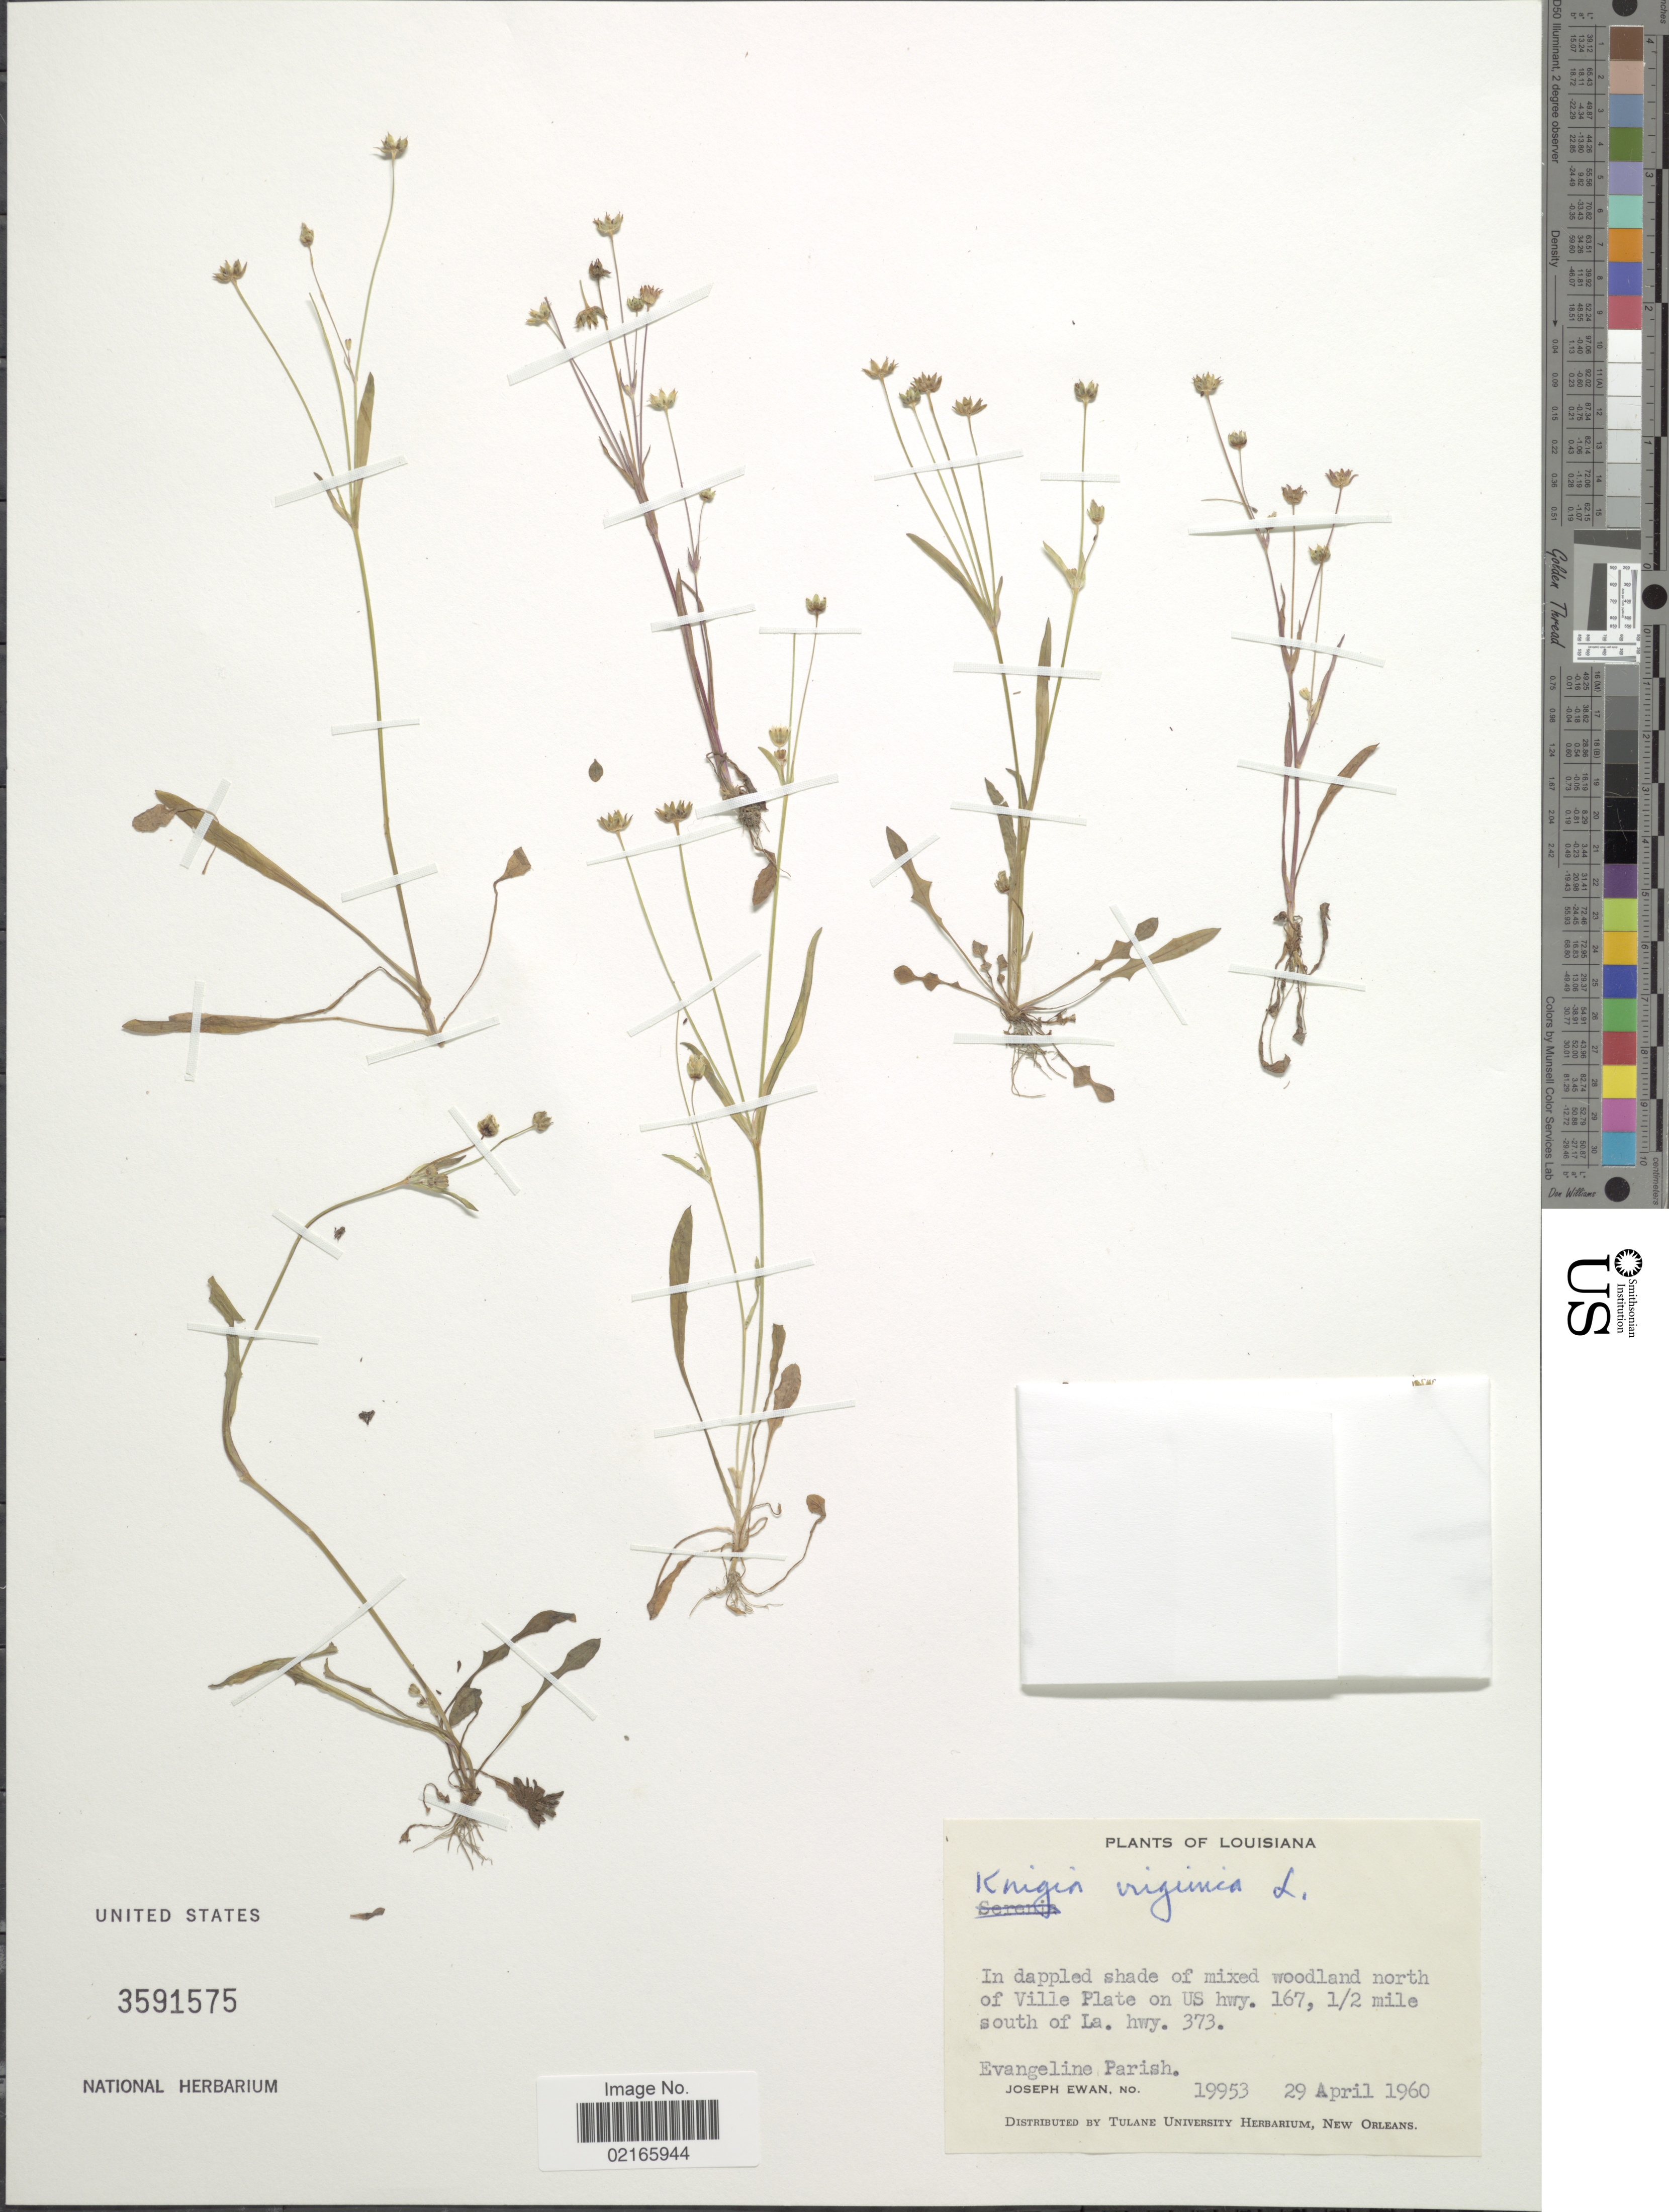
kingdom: Plantae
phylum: Tracheophyta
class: Magnoliopsida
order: Asterales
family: Asteraceae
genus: Krigia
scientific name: Krigia virginica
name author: (L.) Willd.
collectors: J. A. Ewan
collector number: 19953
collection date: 1960-04-29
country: United States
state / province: Louisiana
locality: In dappled shade of mixed woodland north of Ville Plate on US hwy. 167, 1/2 mile south of La. hwy.373, Evangeline Parish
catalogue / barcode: US 3591575